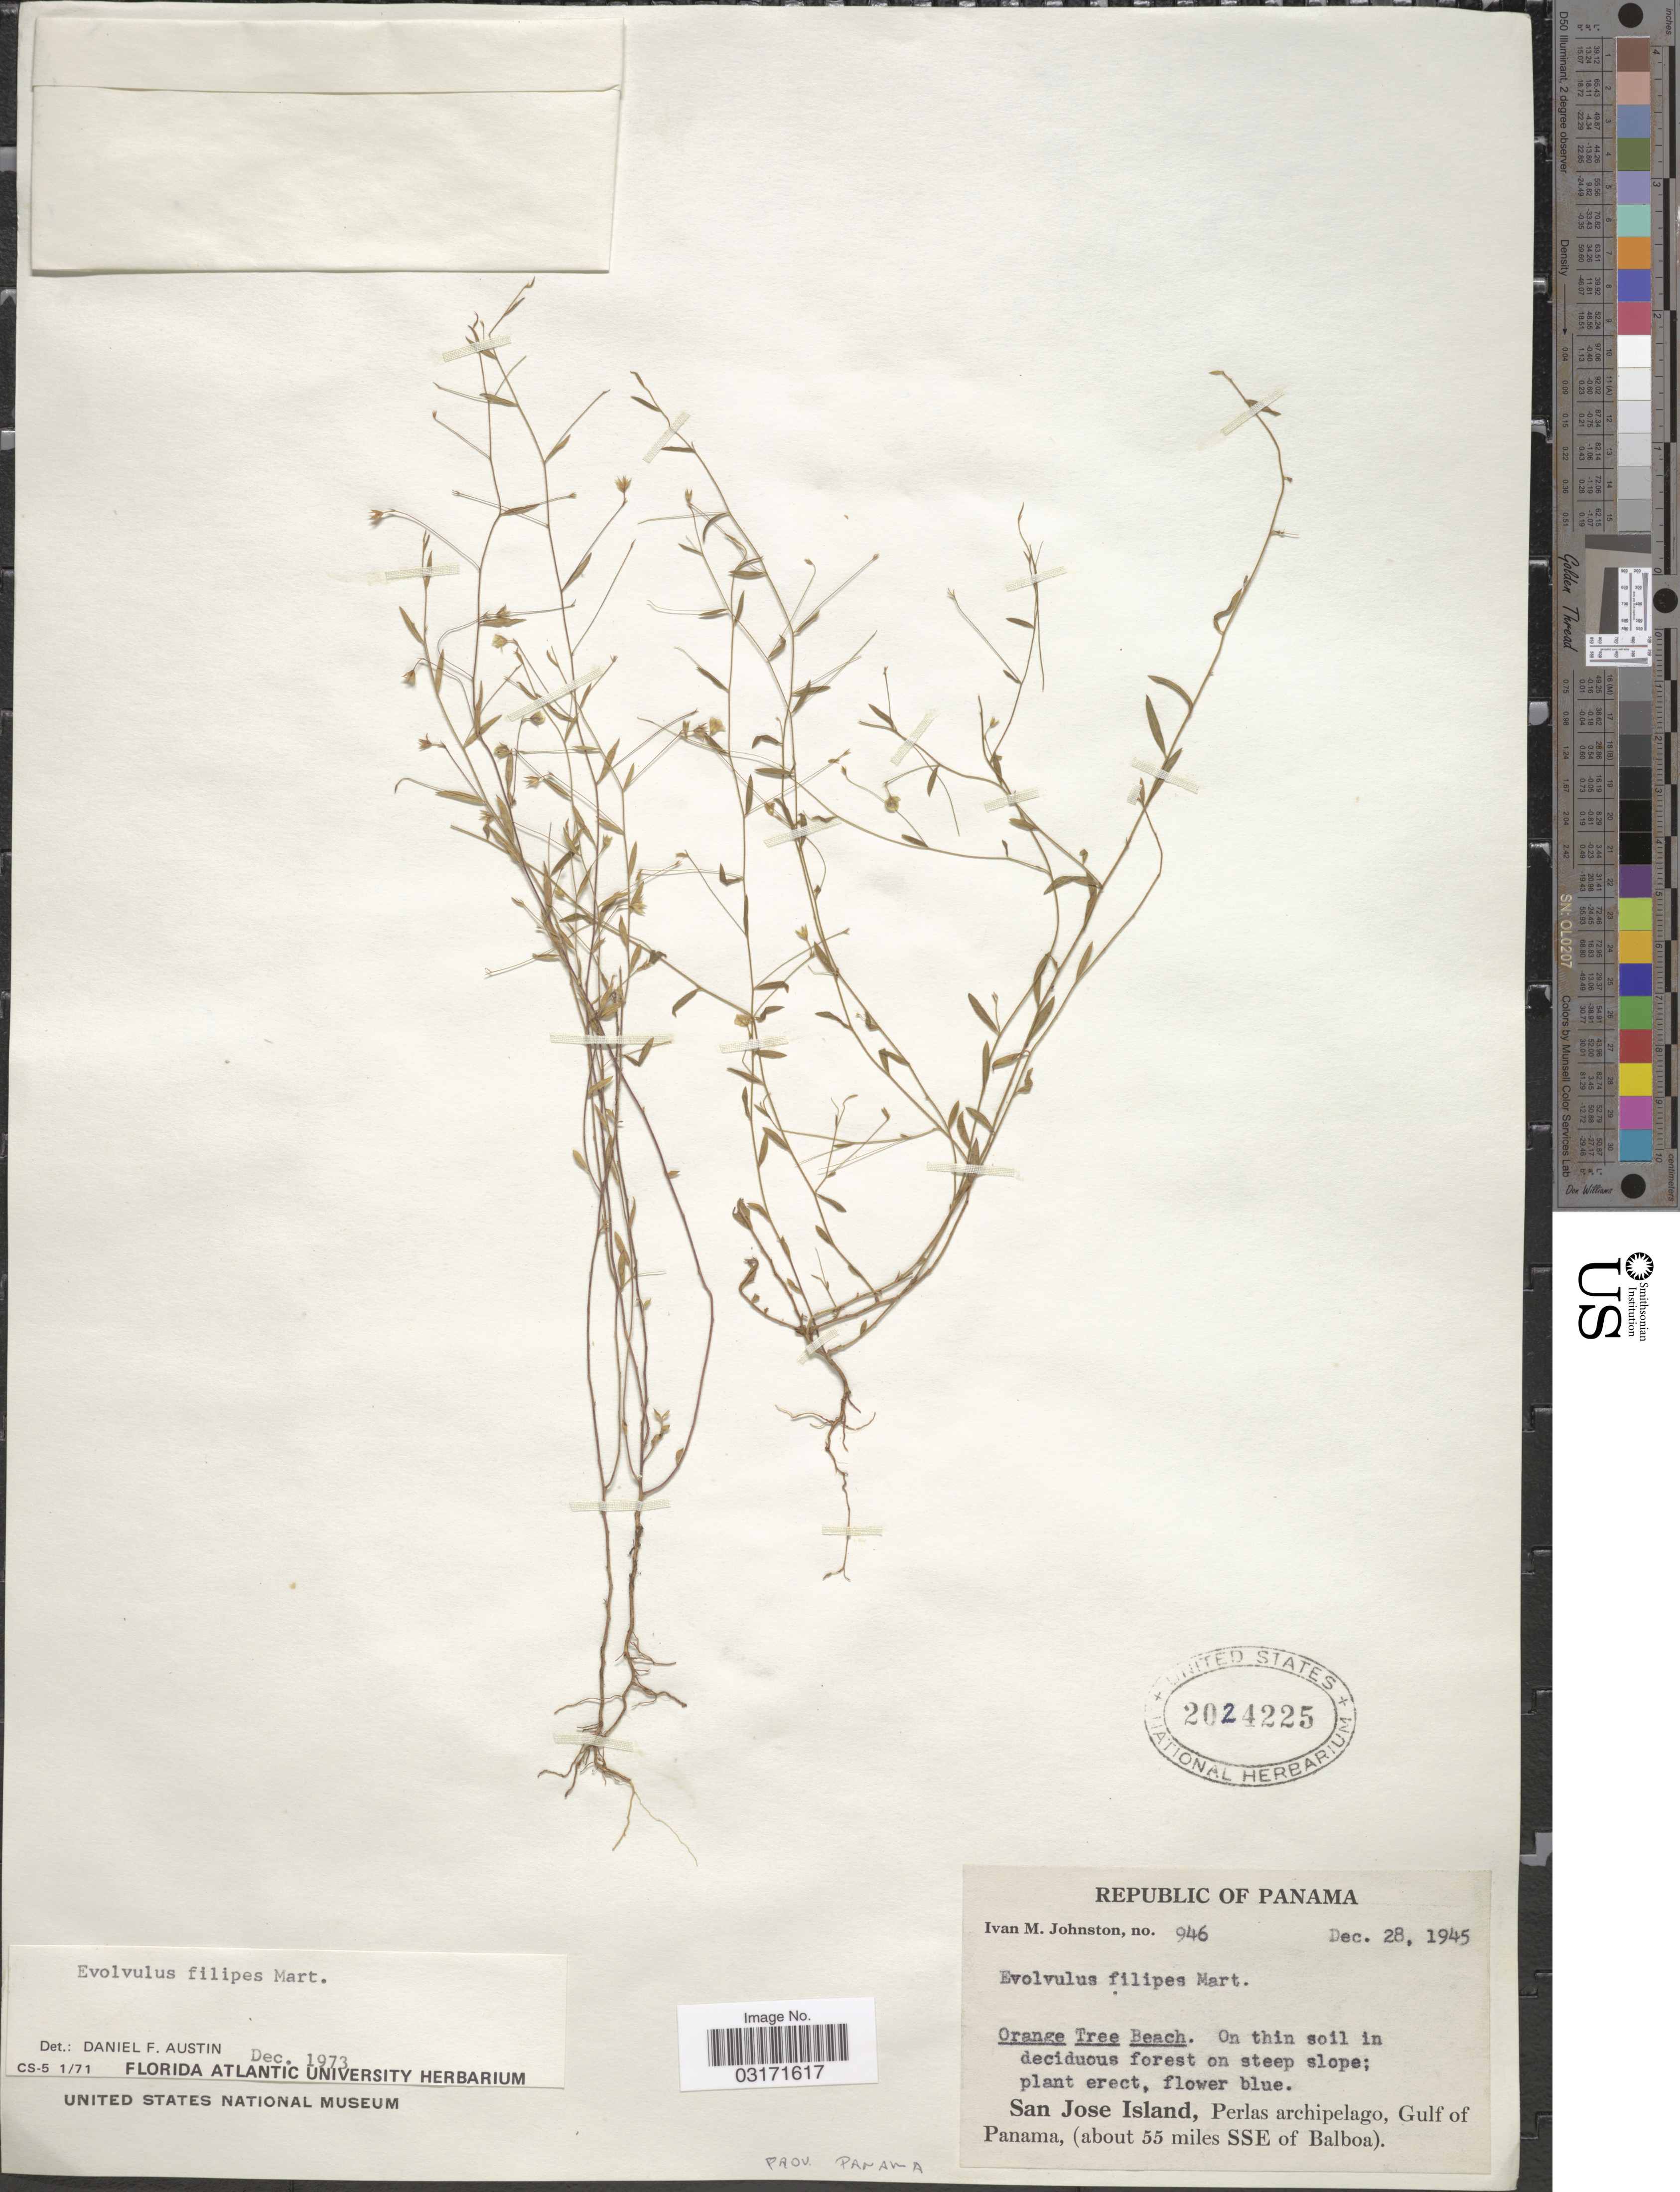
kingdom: Plantae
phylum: Tracheophyta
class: Magnoliopsida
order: Solanales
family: Convolvulaceae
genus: Evolvulus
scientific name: Evolvulus filipes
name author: Mart.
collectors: I.M. Johnston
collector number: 946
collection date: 1945-12-28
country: Panama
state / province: Panamá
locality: San Jose Island, Perlas archipelago, Gulf of Panama, (about 55 miles SSE of Balboa).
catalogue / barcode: US 2024225